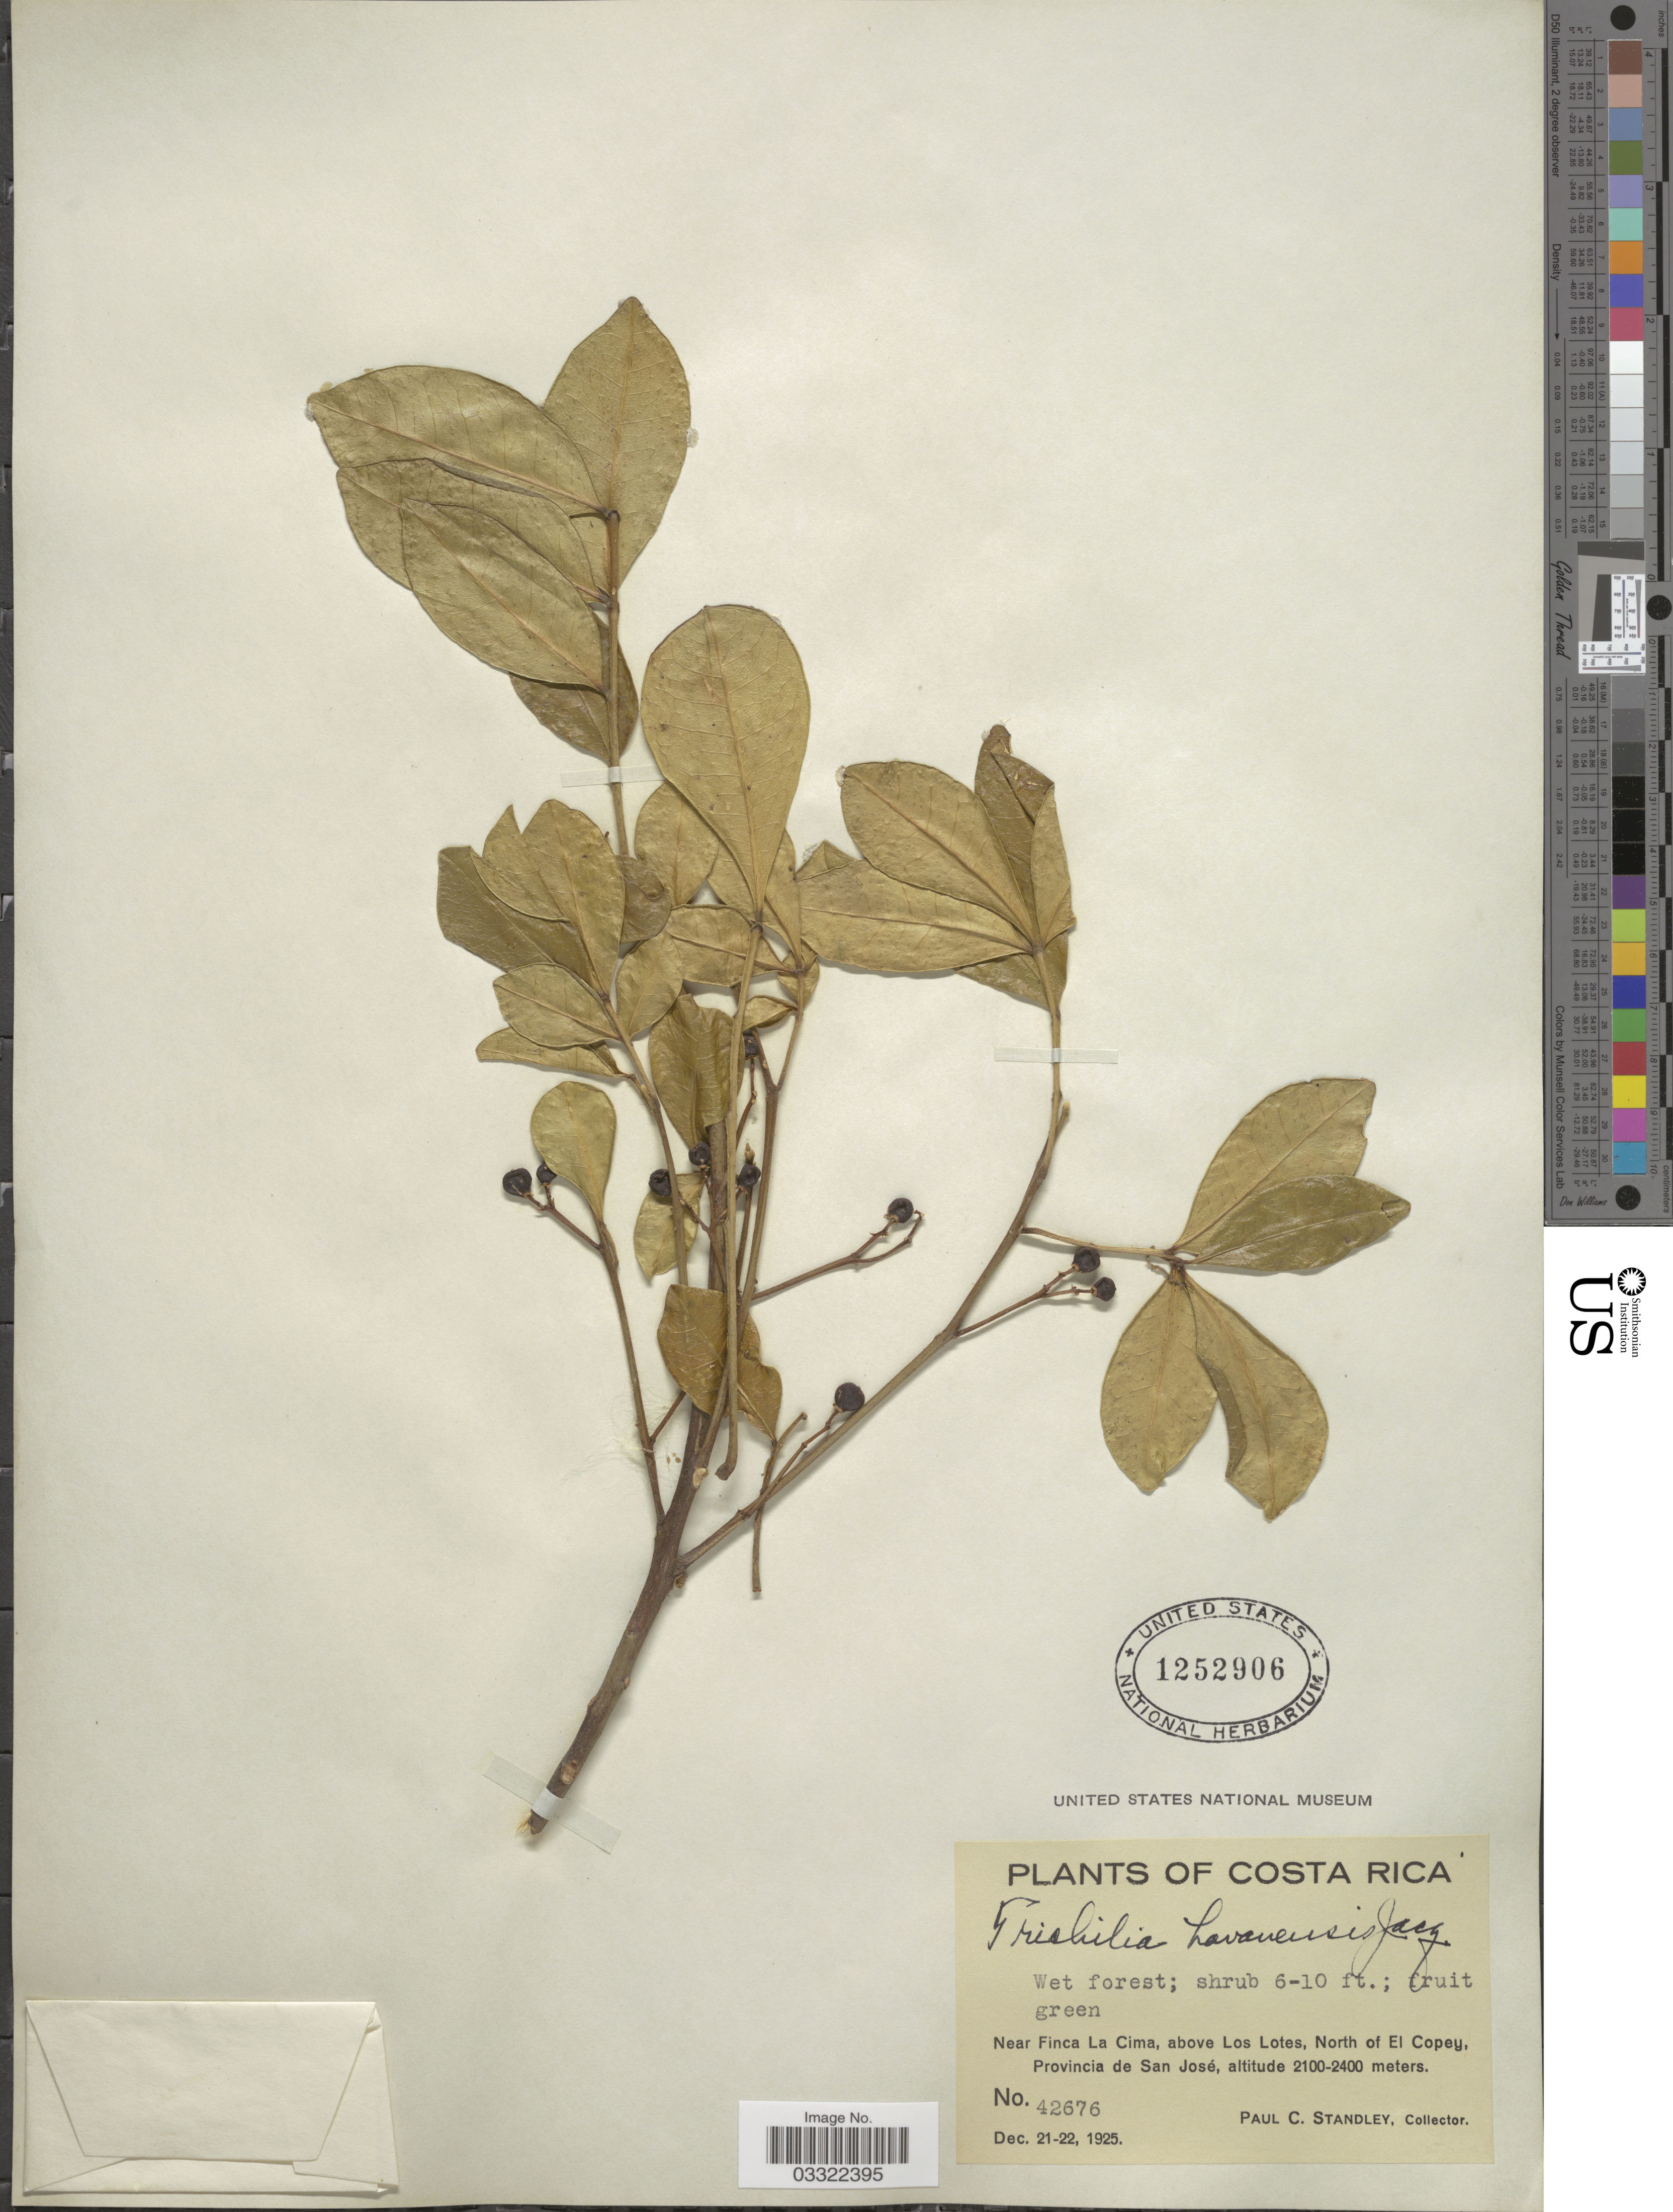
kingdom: Plantae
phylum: Tracheophyta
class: Magnoliopsida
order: Sapindales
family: Meliaceae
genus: Trichilia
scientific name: Trichilia havanensis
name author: Jacq.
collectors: P. C. Standley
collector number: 42676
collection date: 1925-12-21/1925-12-22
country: Costa Rica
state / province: San José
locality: Near Finca La Cima, above Los Lotes, North of El Copey.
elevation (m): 2100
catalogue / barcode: US 1252906